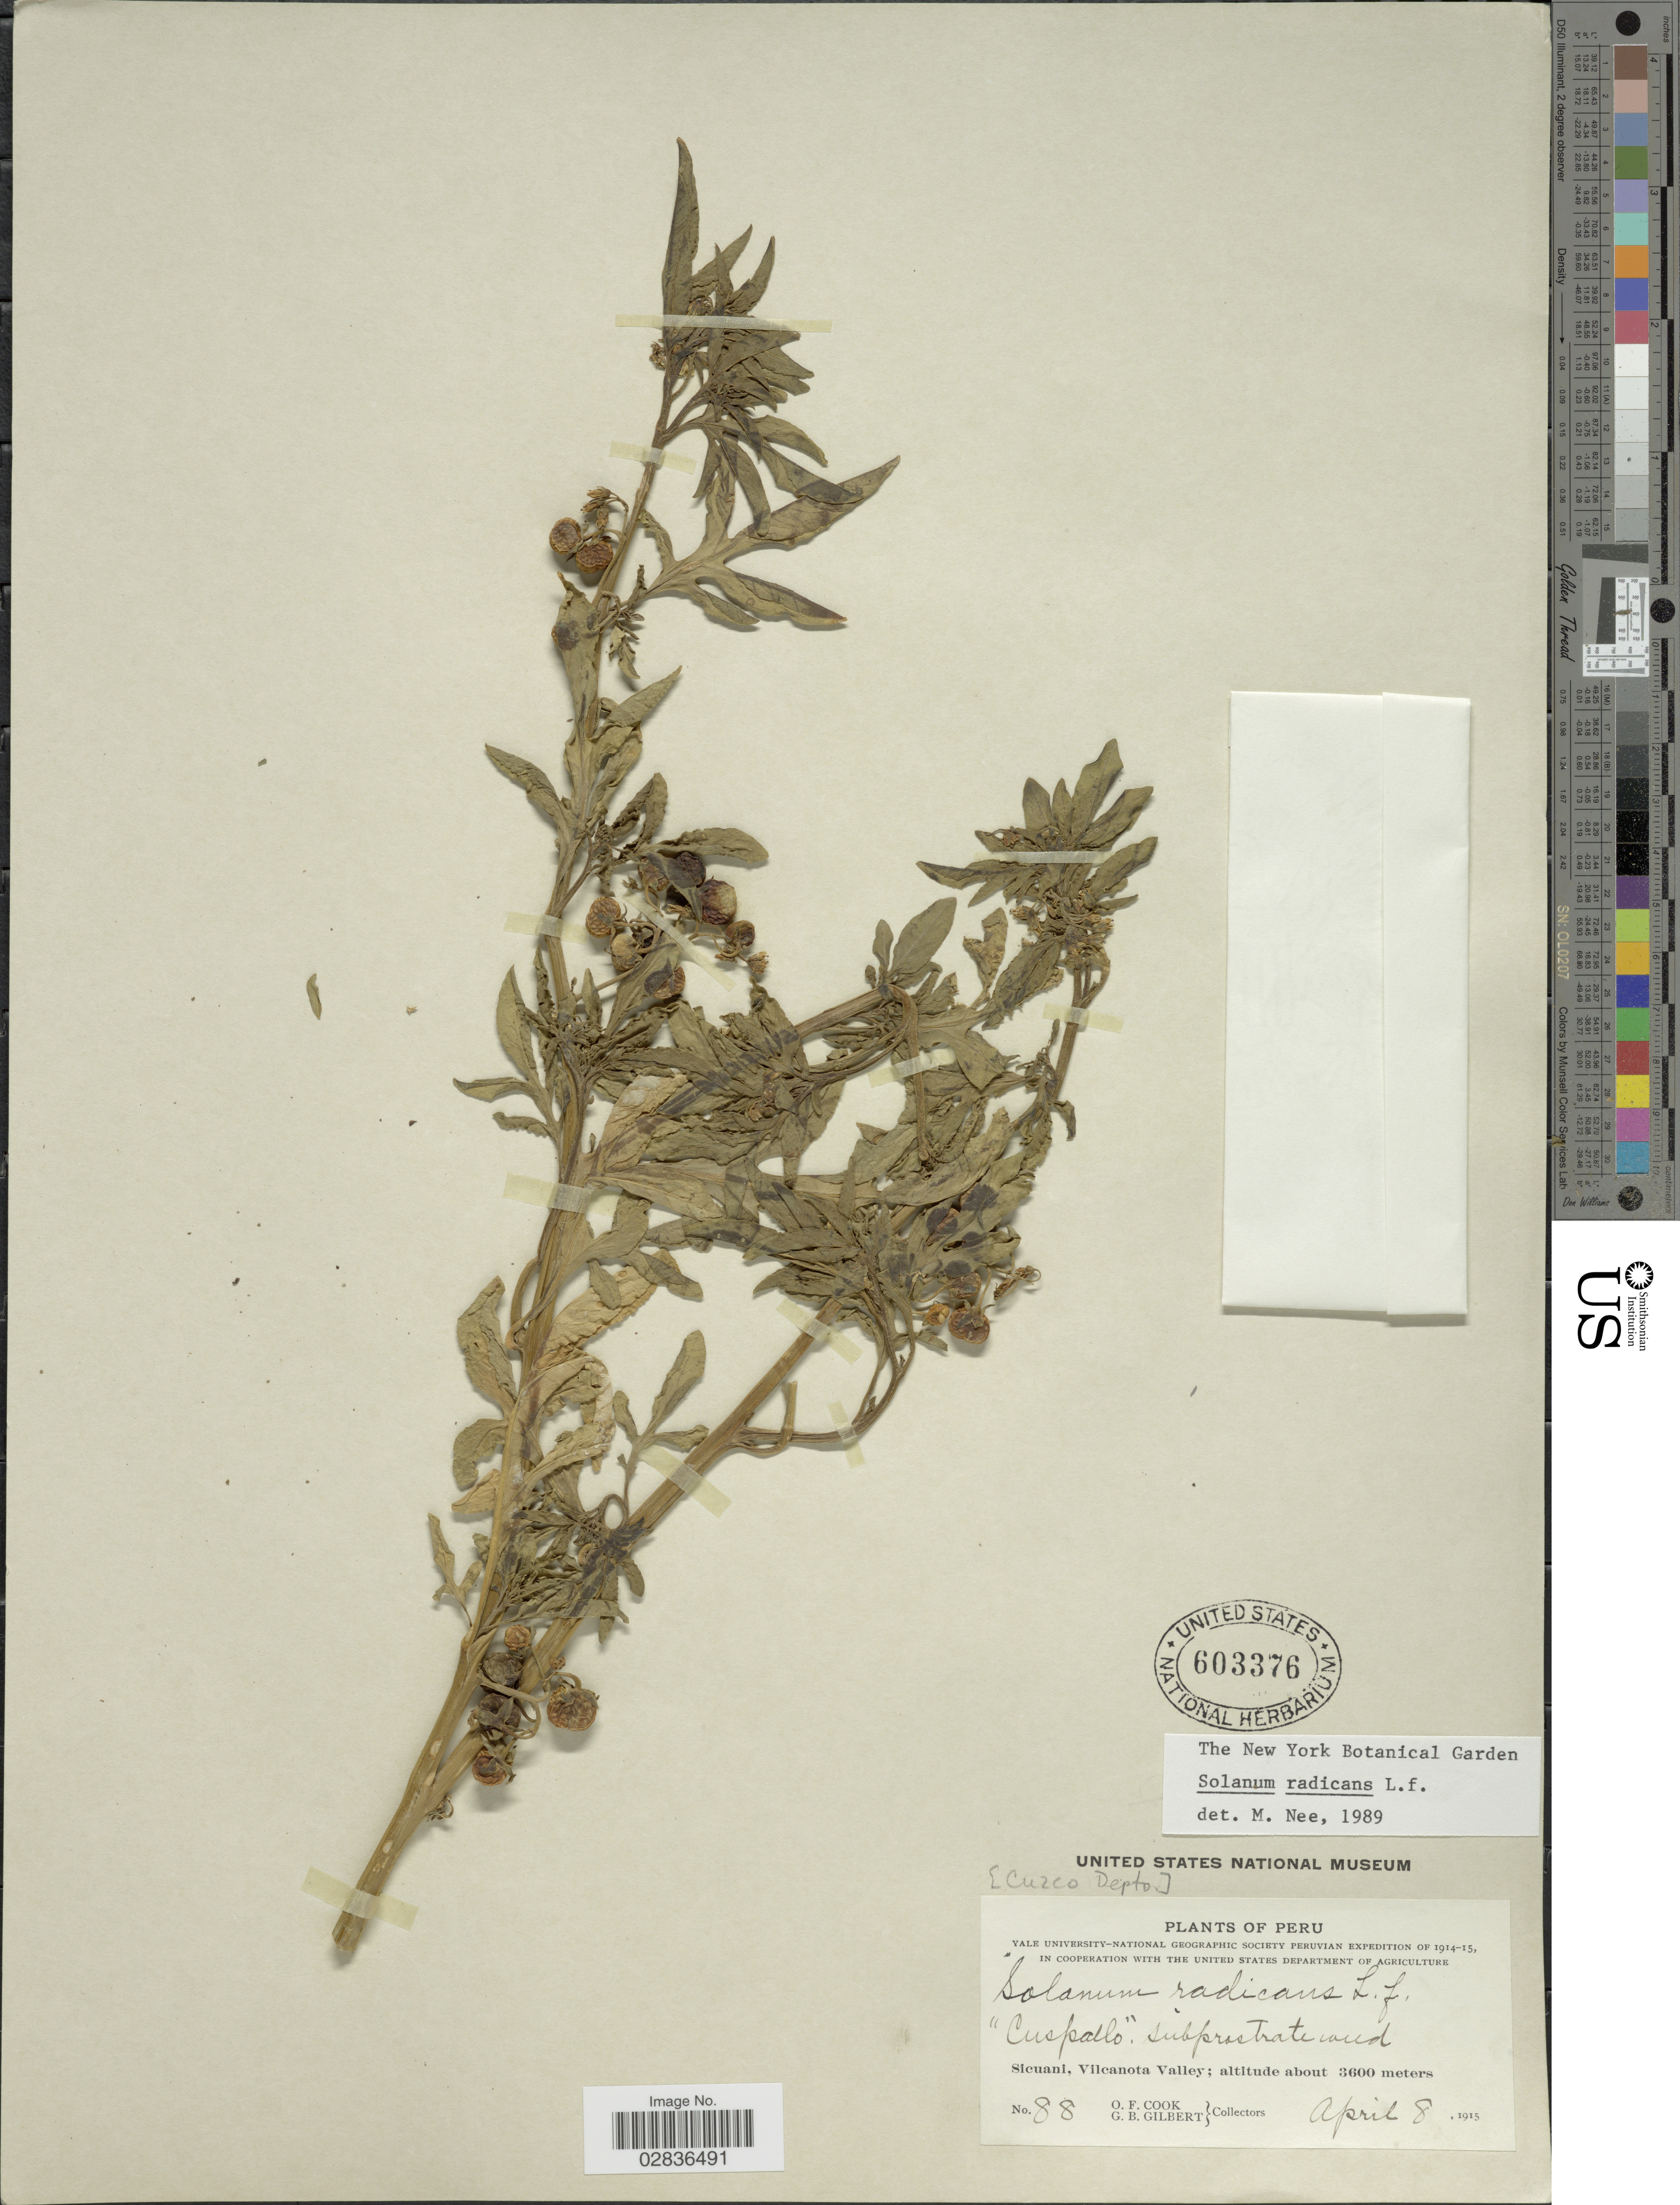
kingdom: Plantae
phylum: Tracheophyta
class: Magnoliopsida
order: Solanales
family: Solanaceae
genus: Solanum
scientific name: Solanum radicans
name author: L. f.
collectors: O. F. Cook & G. B. Gilbert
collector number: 88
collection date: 1915-04-08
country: Peru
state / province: Cusco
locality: Cuzco Depto. Sicuani Vilcanota Valley.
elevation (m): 3600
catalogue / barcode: US 603376